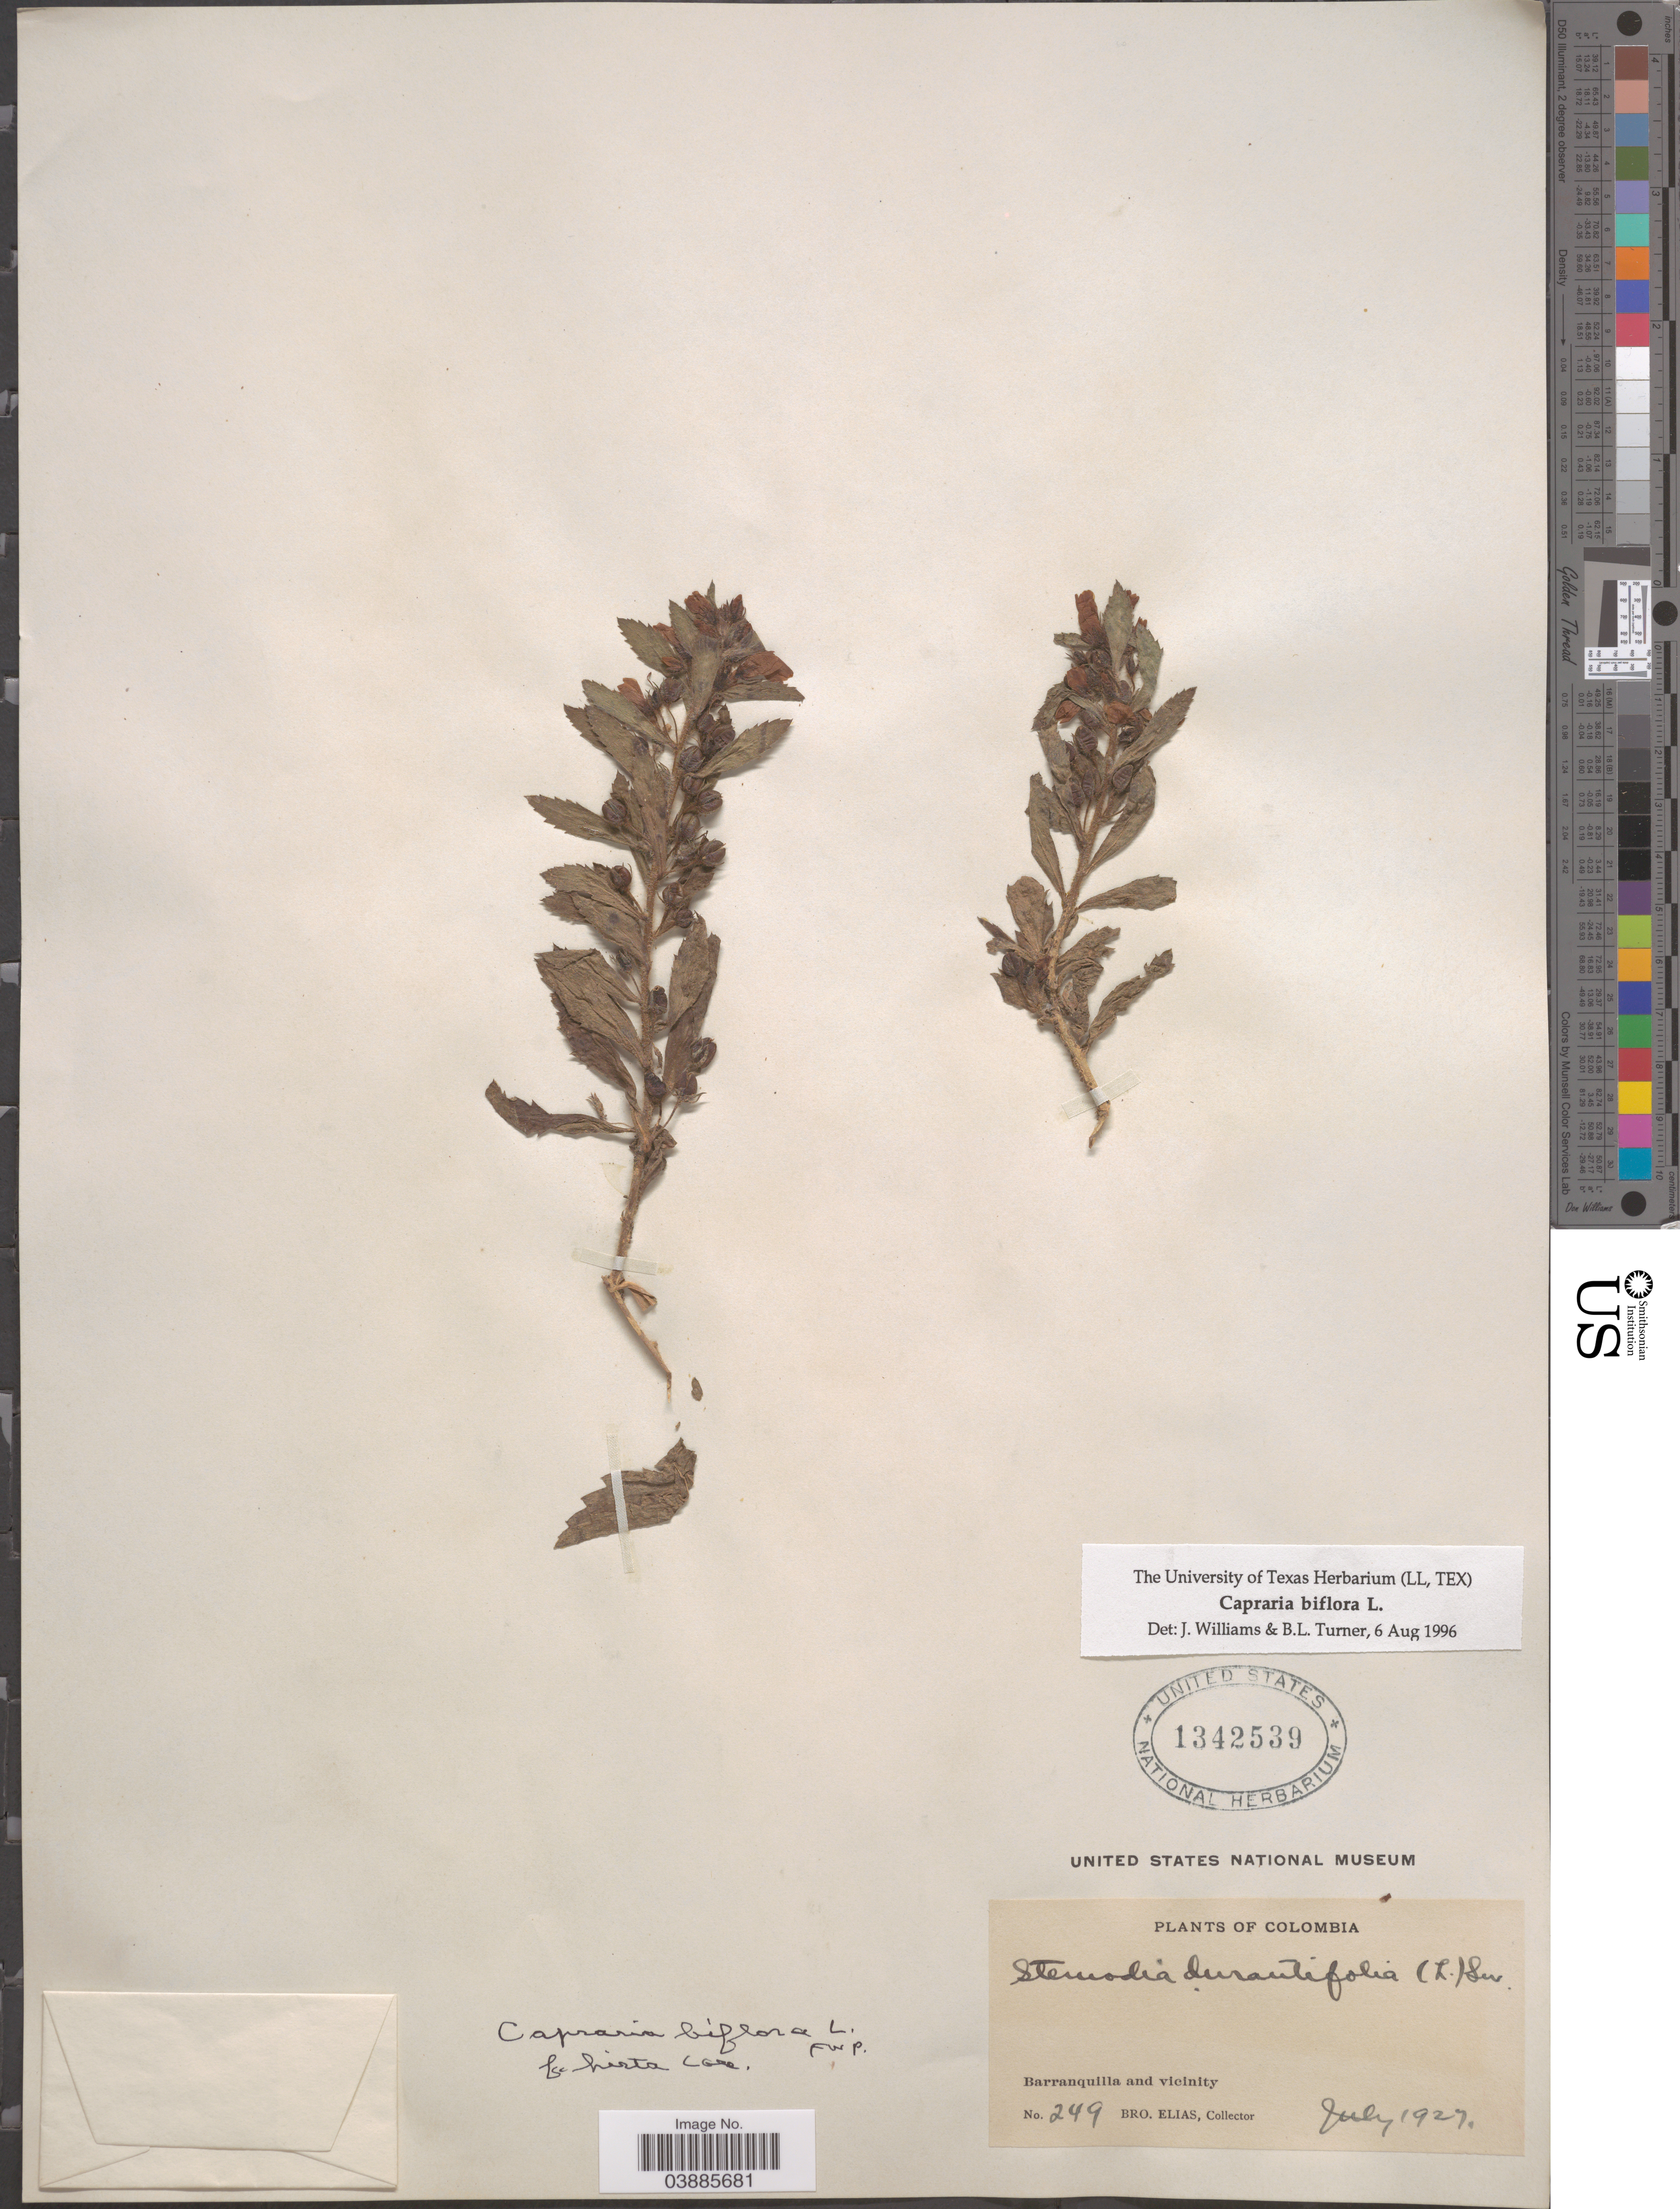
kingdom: Plantae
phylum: Tracheophyta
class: Magnoliopsida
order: Lamiales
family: Scrophulariaceae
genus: Capraria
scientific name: Capraria biflora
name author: L.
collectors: Bro. Elias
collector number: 249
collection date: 1927-07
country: Colombia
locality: Barranquilla and vicinity.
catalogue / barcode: US 1342539